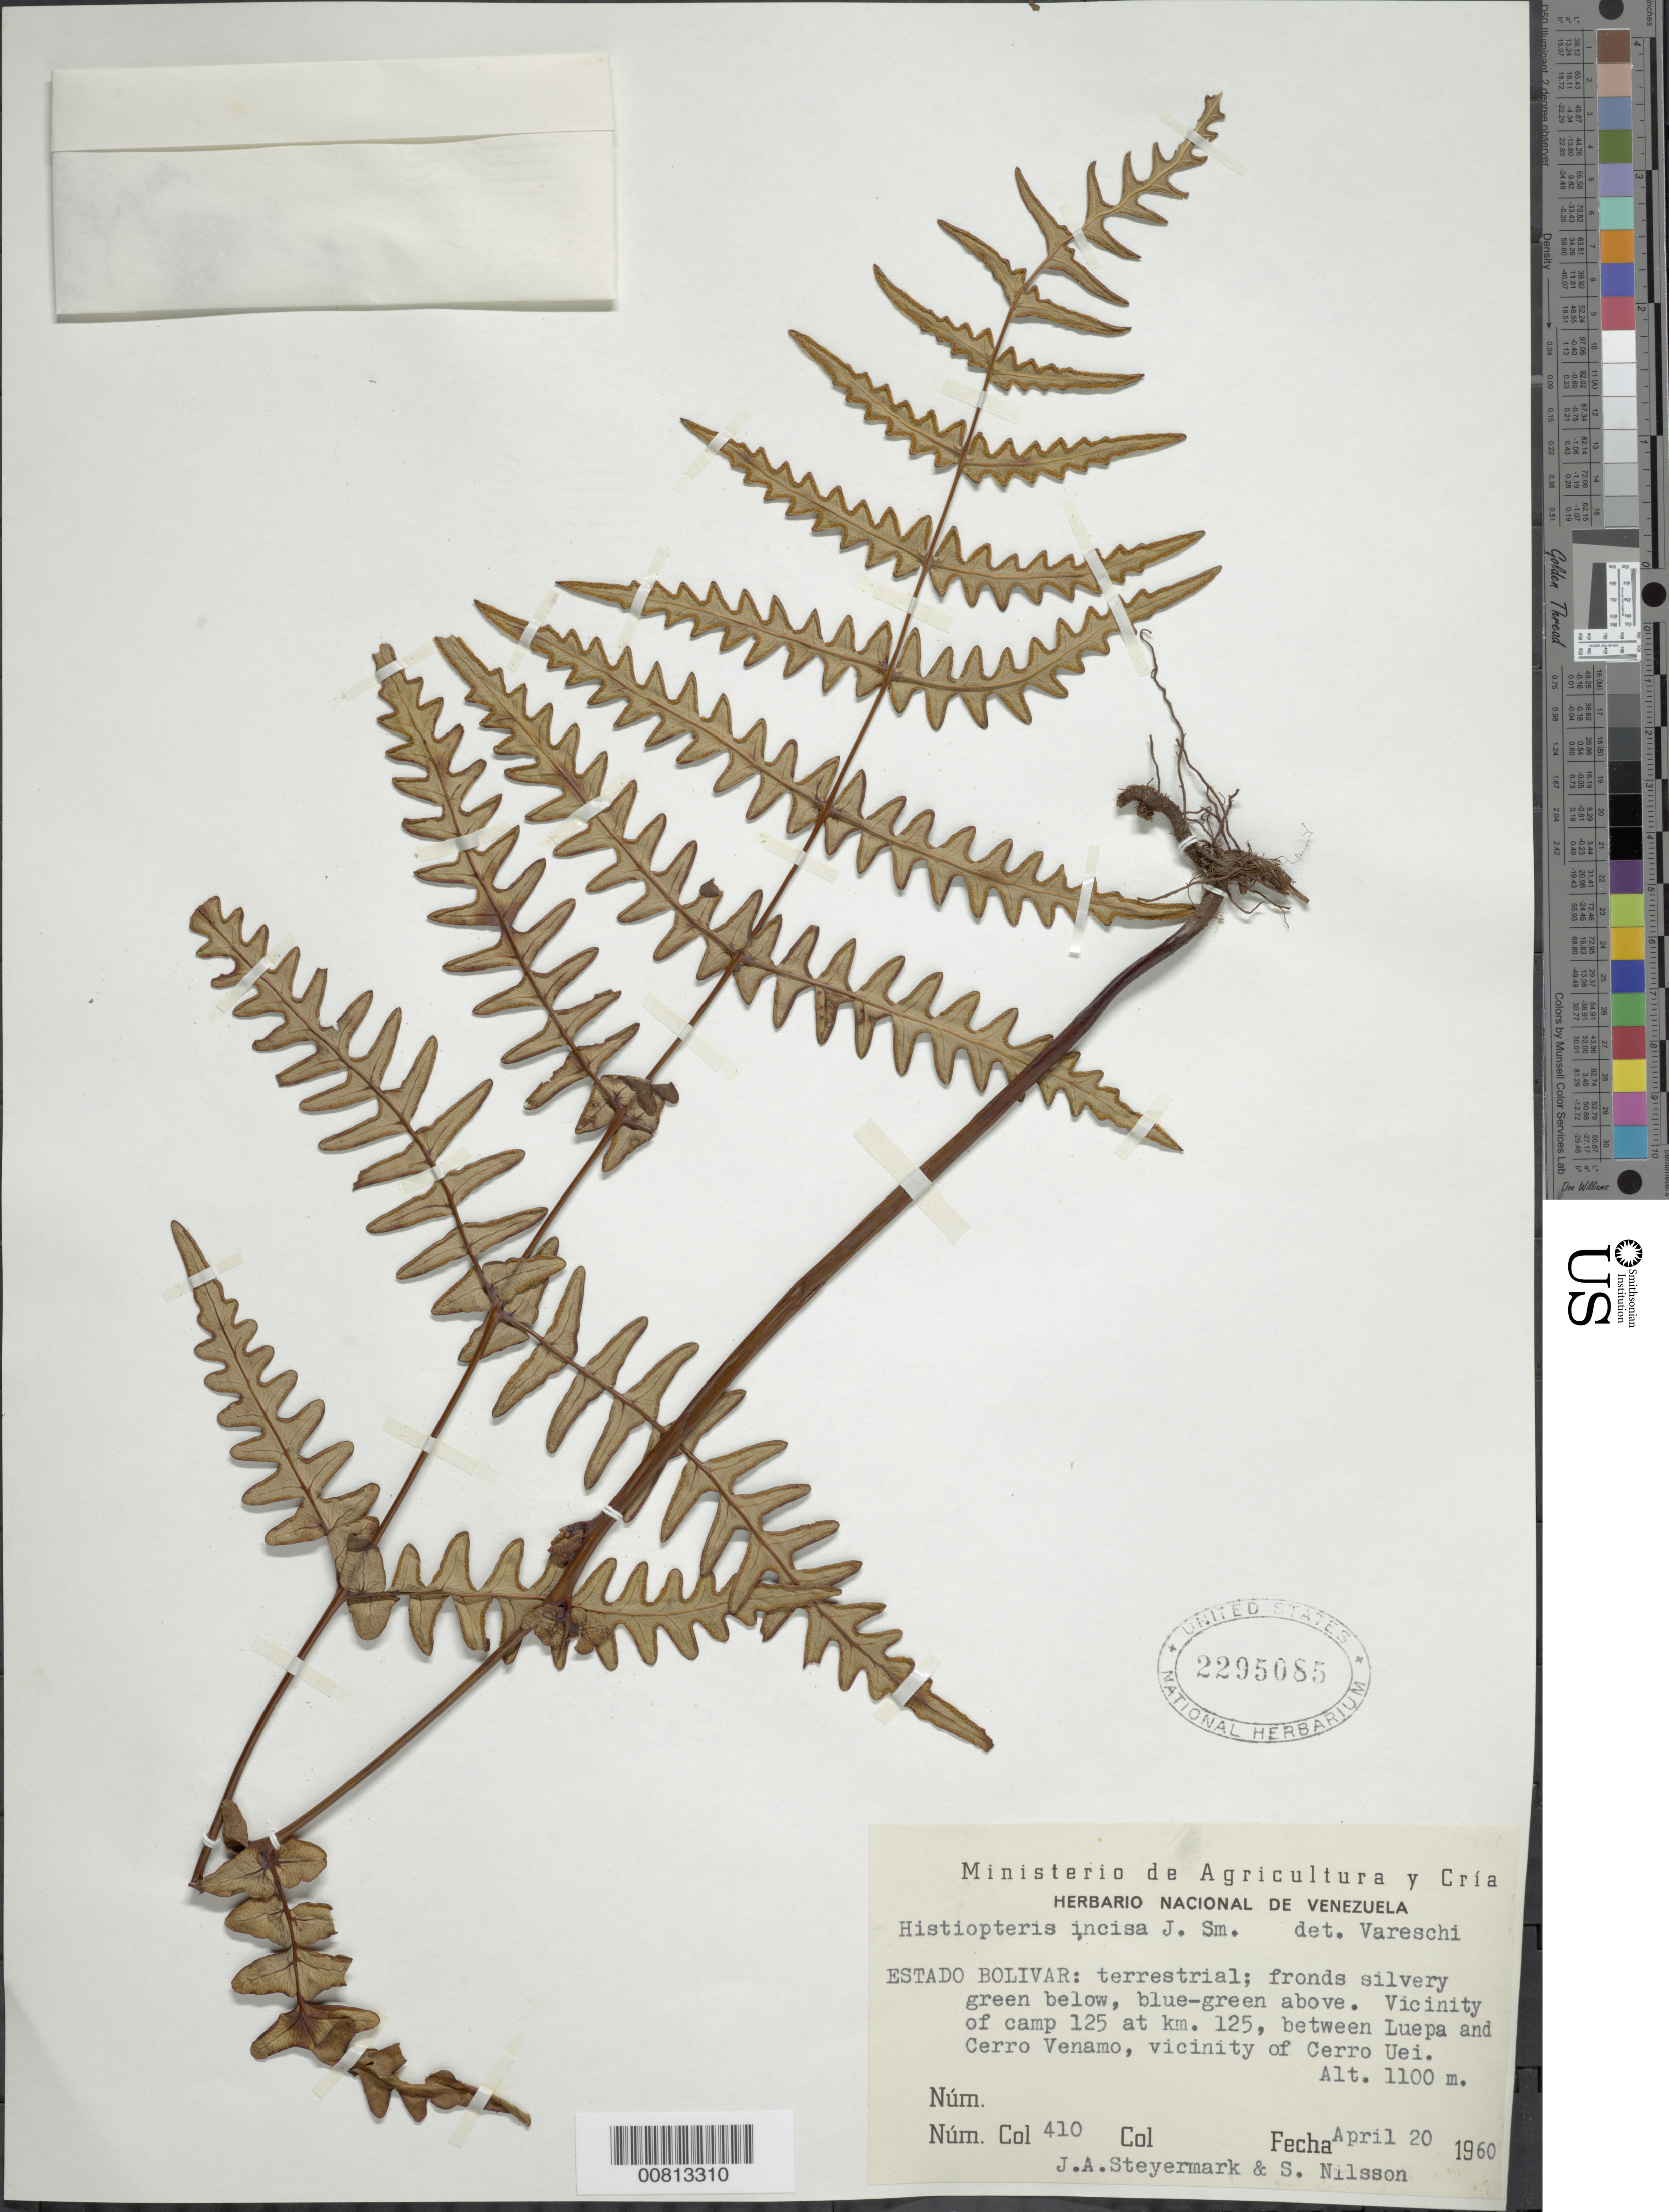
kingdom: Plantae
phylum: Tracheophyta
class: Polypodiopsida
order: Polypodiales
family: Dennstaedtiaceae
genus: Histiopteris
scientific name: Histiopteris incisa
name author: (Thunb.) J. Sm.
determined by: Vareschi, Volkmar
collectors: J. Steyermark & S. Nilsson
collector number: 60 410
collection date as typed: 20-Apr-60 to 22-Apr-60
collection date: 1960-04-20/1960-04-22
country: Venezuela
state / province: Bolívar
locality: Cerro Uei, vic. road campamento 125, betw. Luepa & Cerro Venamo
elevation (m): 1100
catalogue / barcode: US 2295085